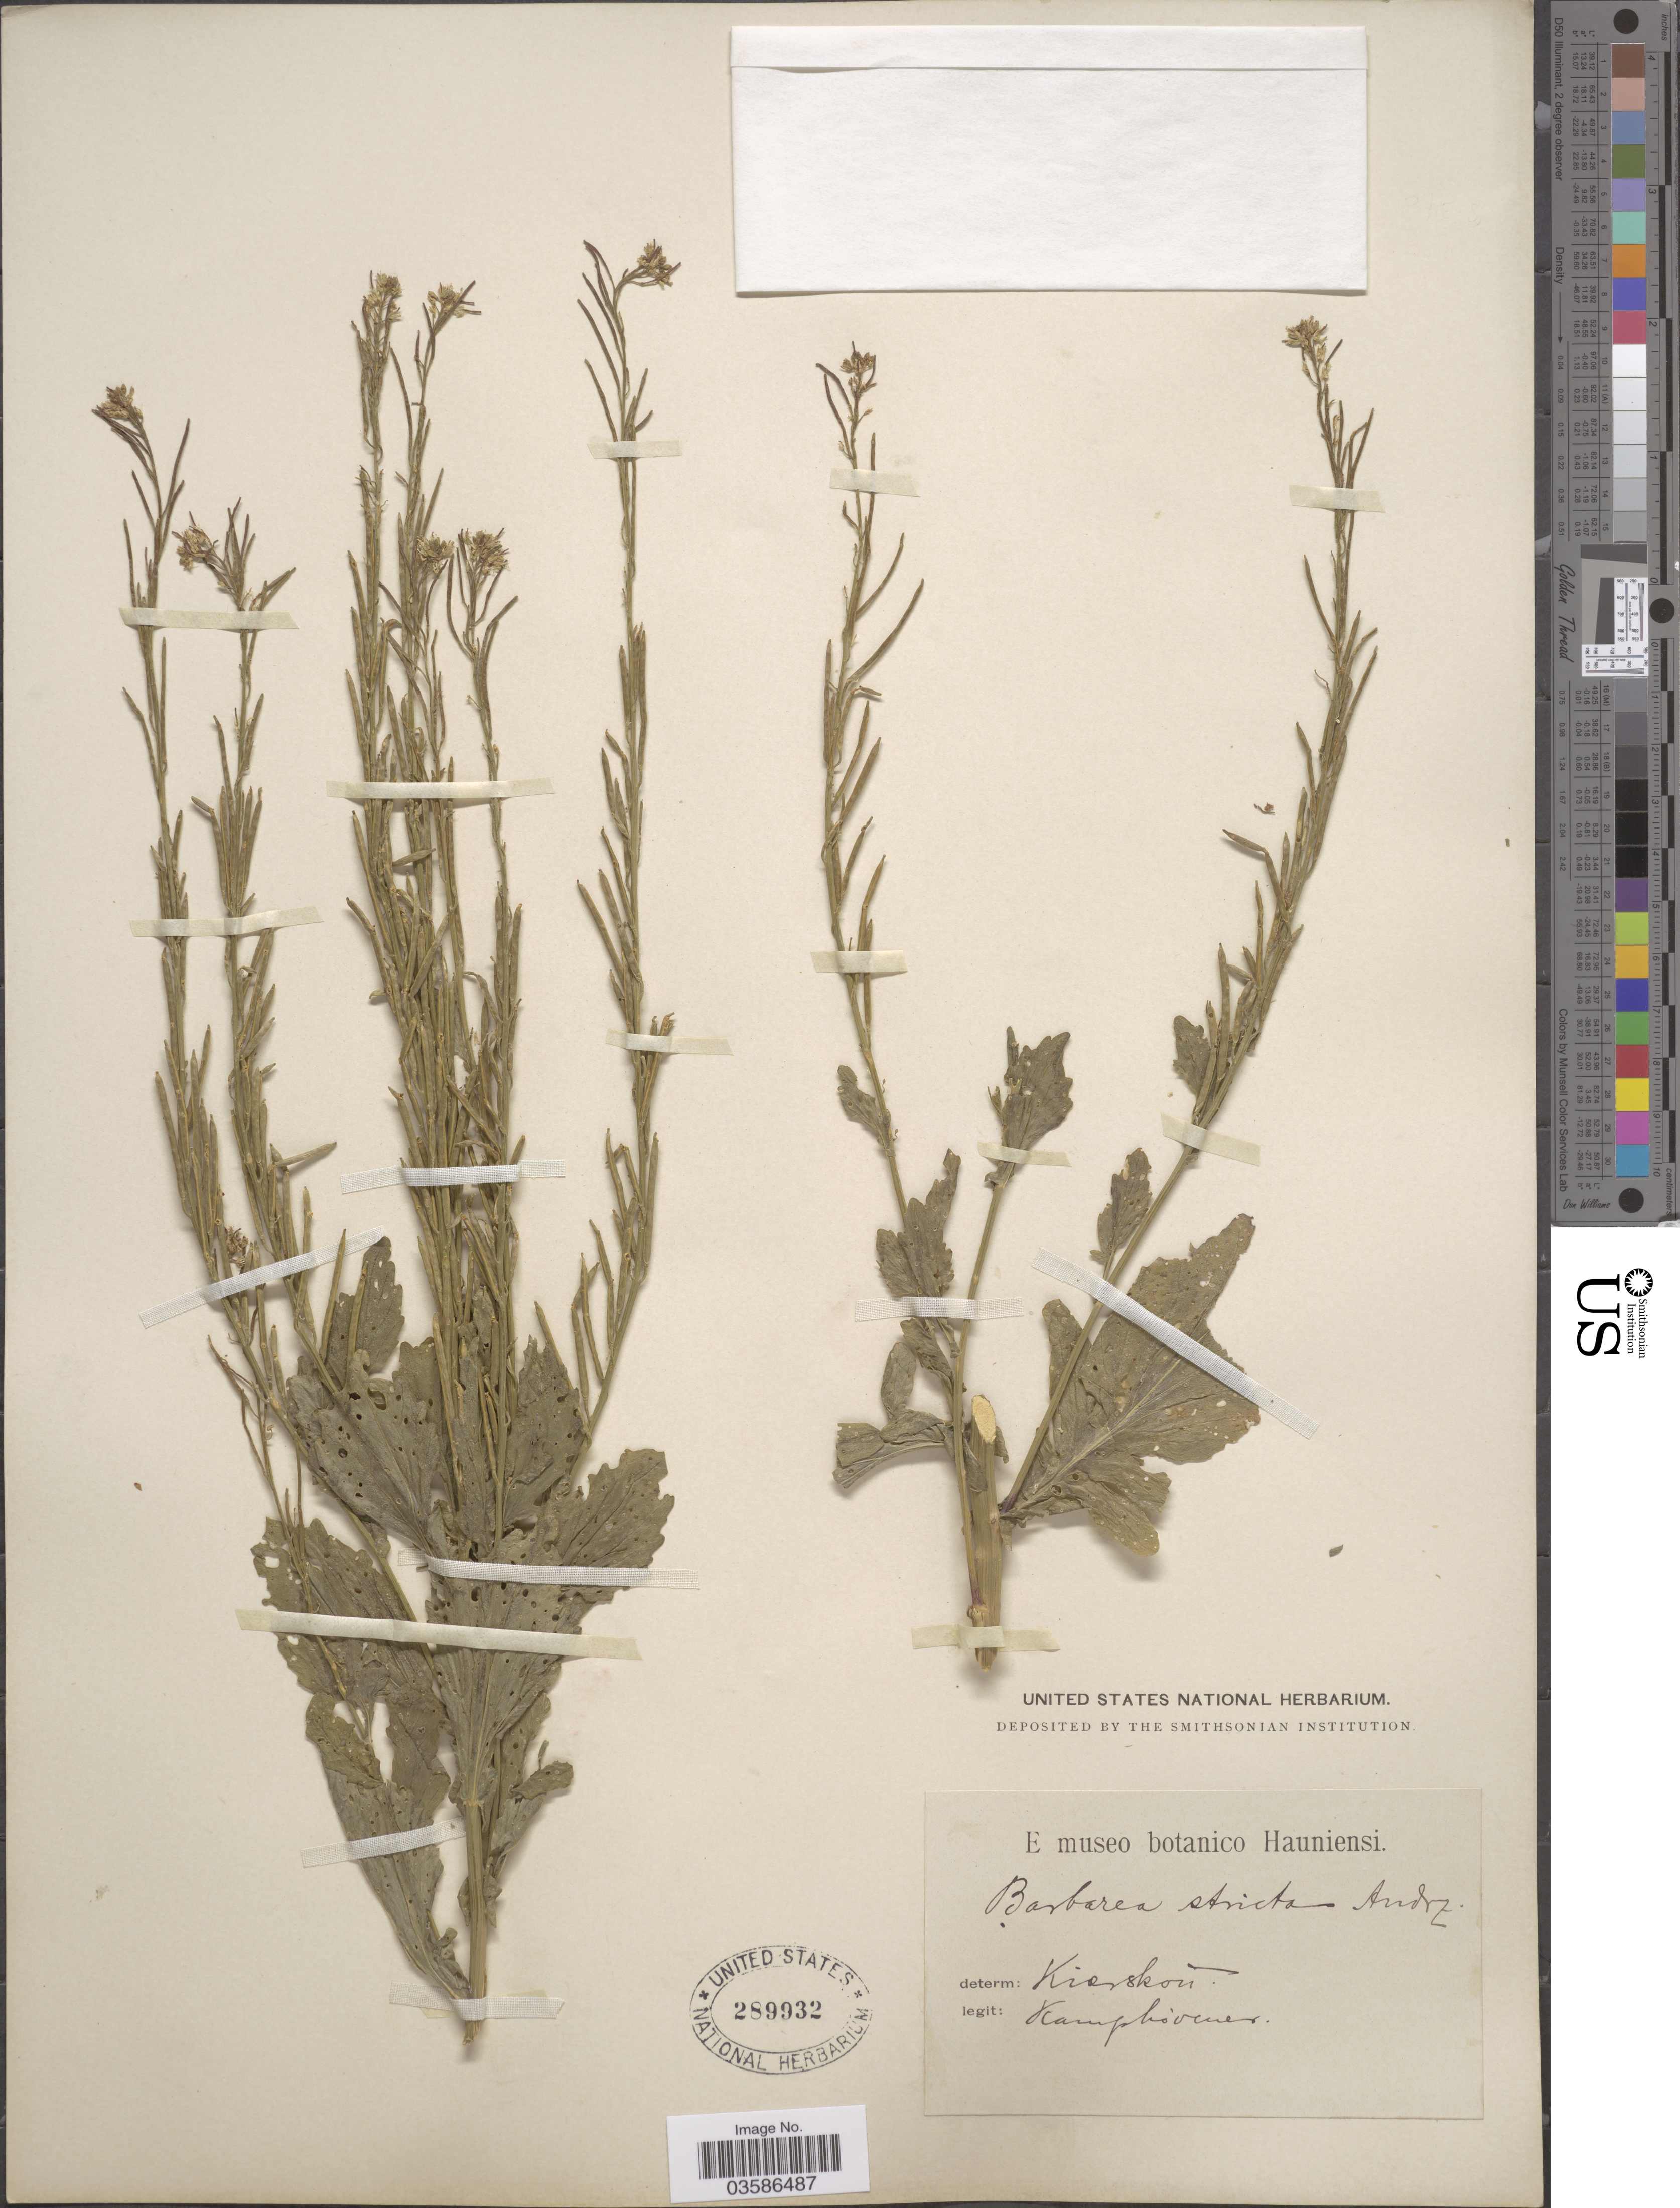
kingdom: Plantae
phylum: Tracheophyta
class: Magnoliopsida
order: Brassicales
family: Brassicaceae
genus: Barbarea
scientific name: Barbarea stricta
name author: Andrz.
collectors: B. Kamphövener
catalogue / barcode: US 289932